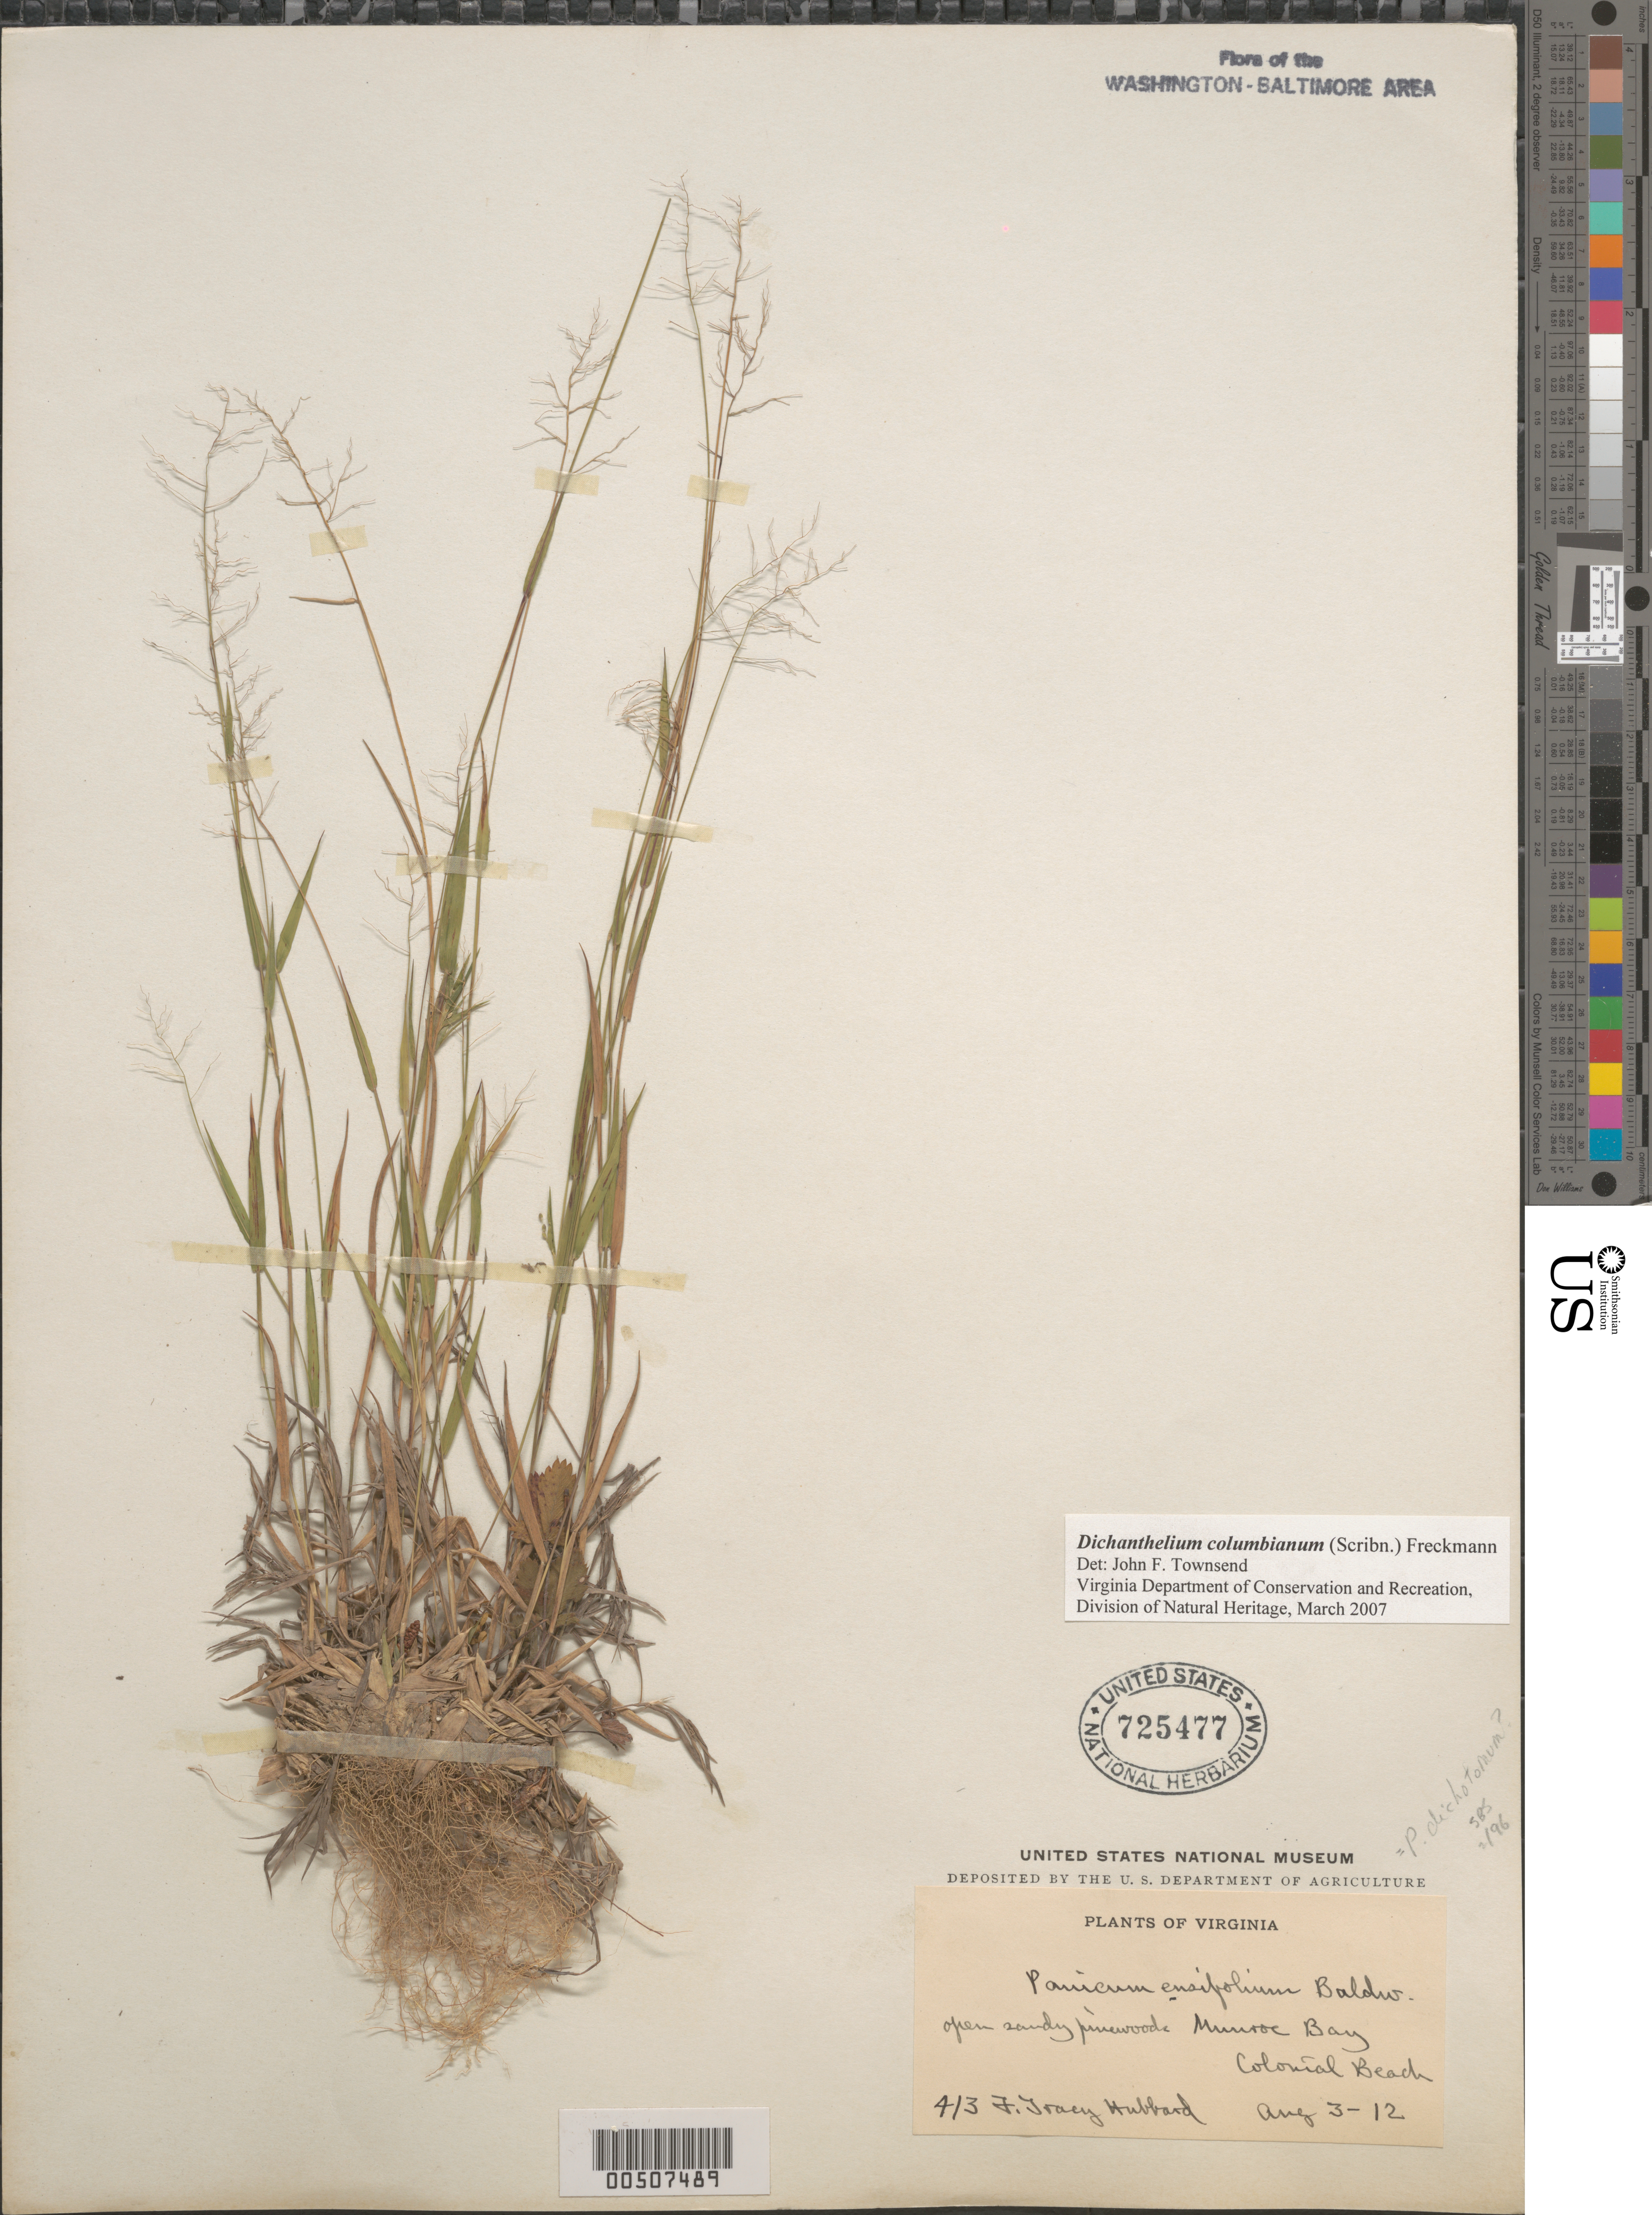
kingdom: Plantae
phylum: Tracheophyta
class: Liliopsida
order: Poales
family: Poaceae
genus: Dichanthelium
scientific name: Dichanthelium columbianum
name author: (Scribn.) Freckmann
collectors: W. Silveus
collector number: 4497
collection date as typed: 29 Jun 1939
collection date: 1939-06-29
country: United States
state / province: Virginia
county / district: Westmoreland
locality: Monroe Bay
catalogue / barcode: US 2476930